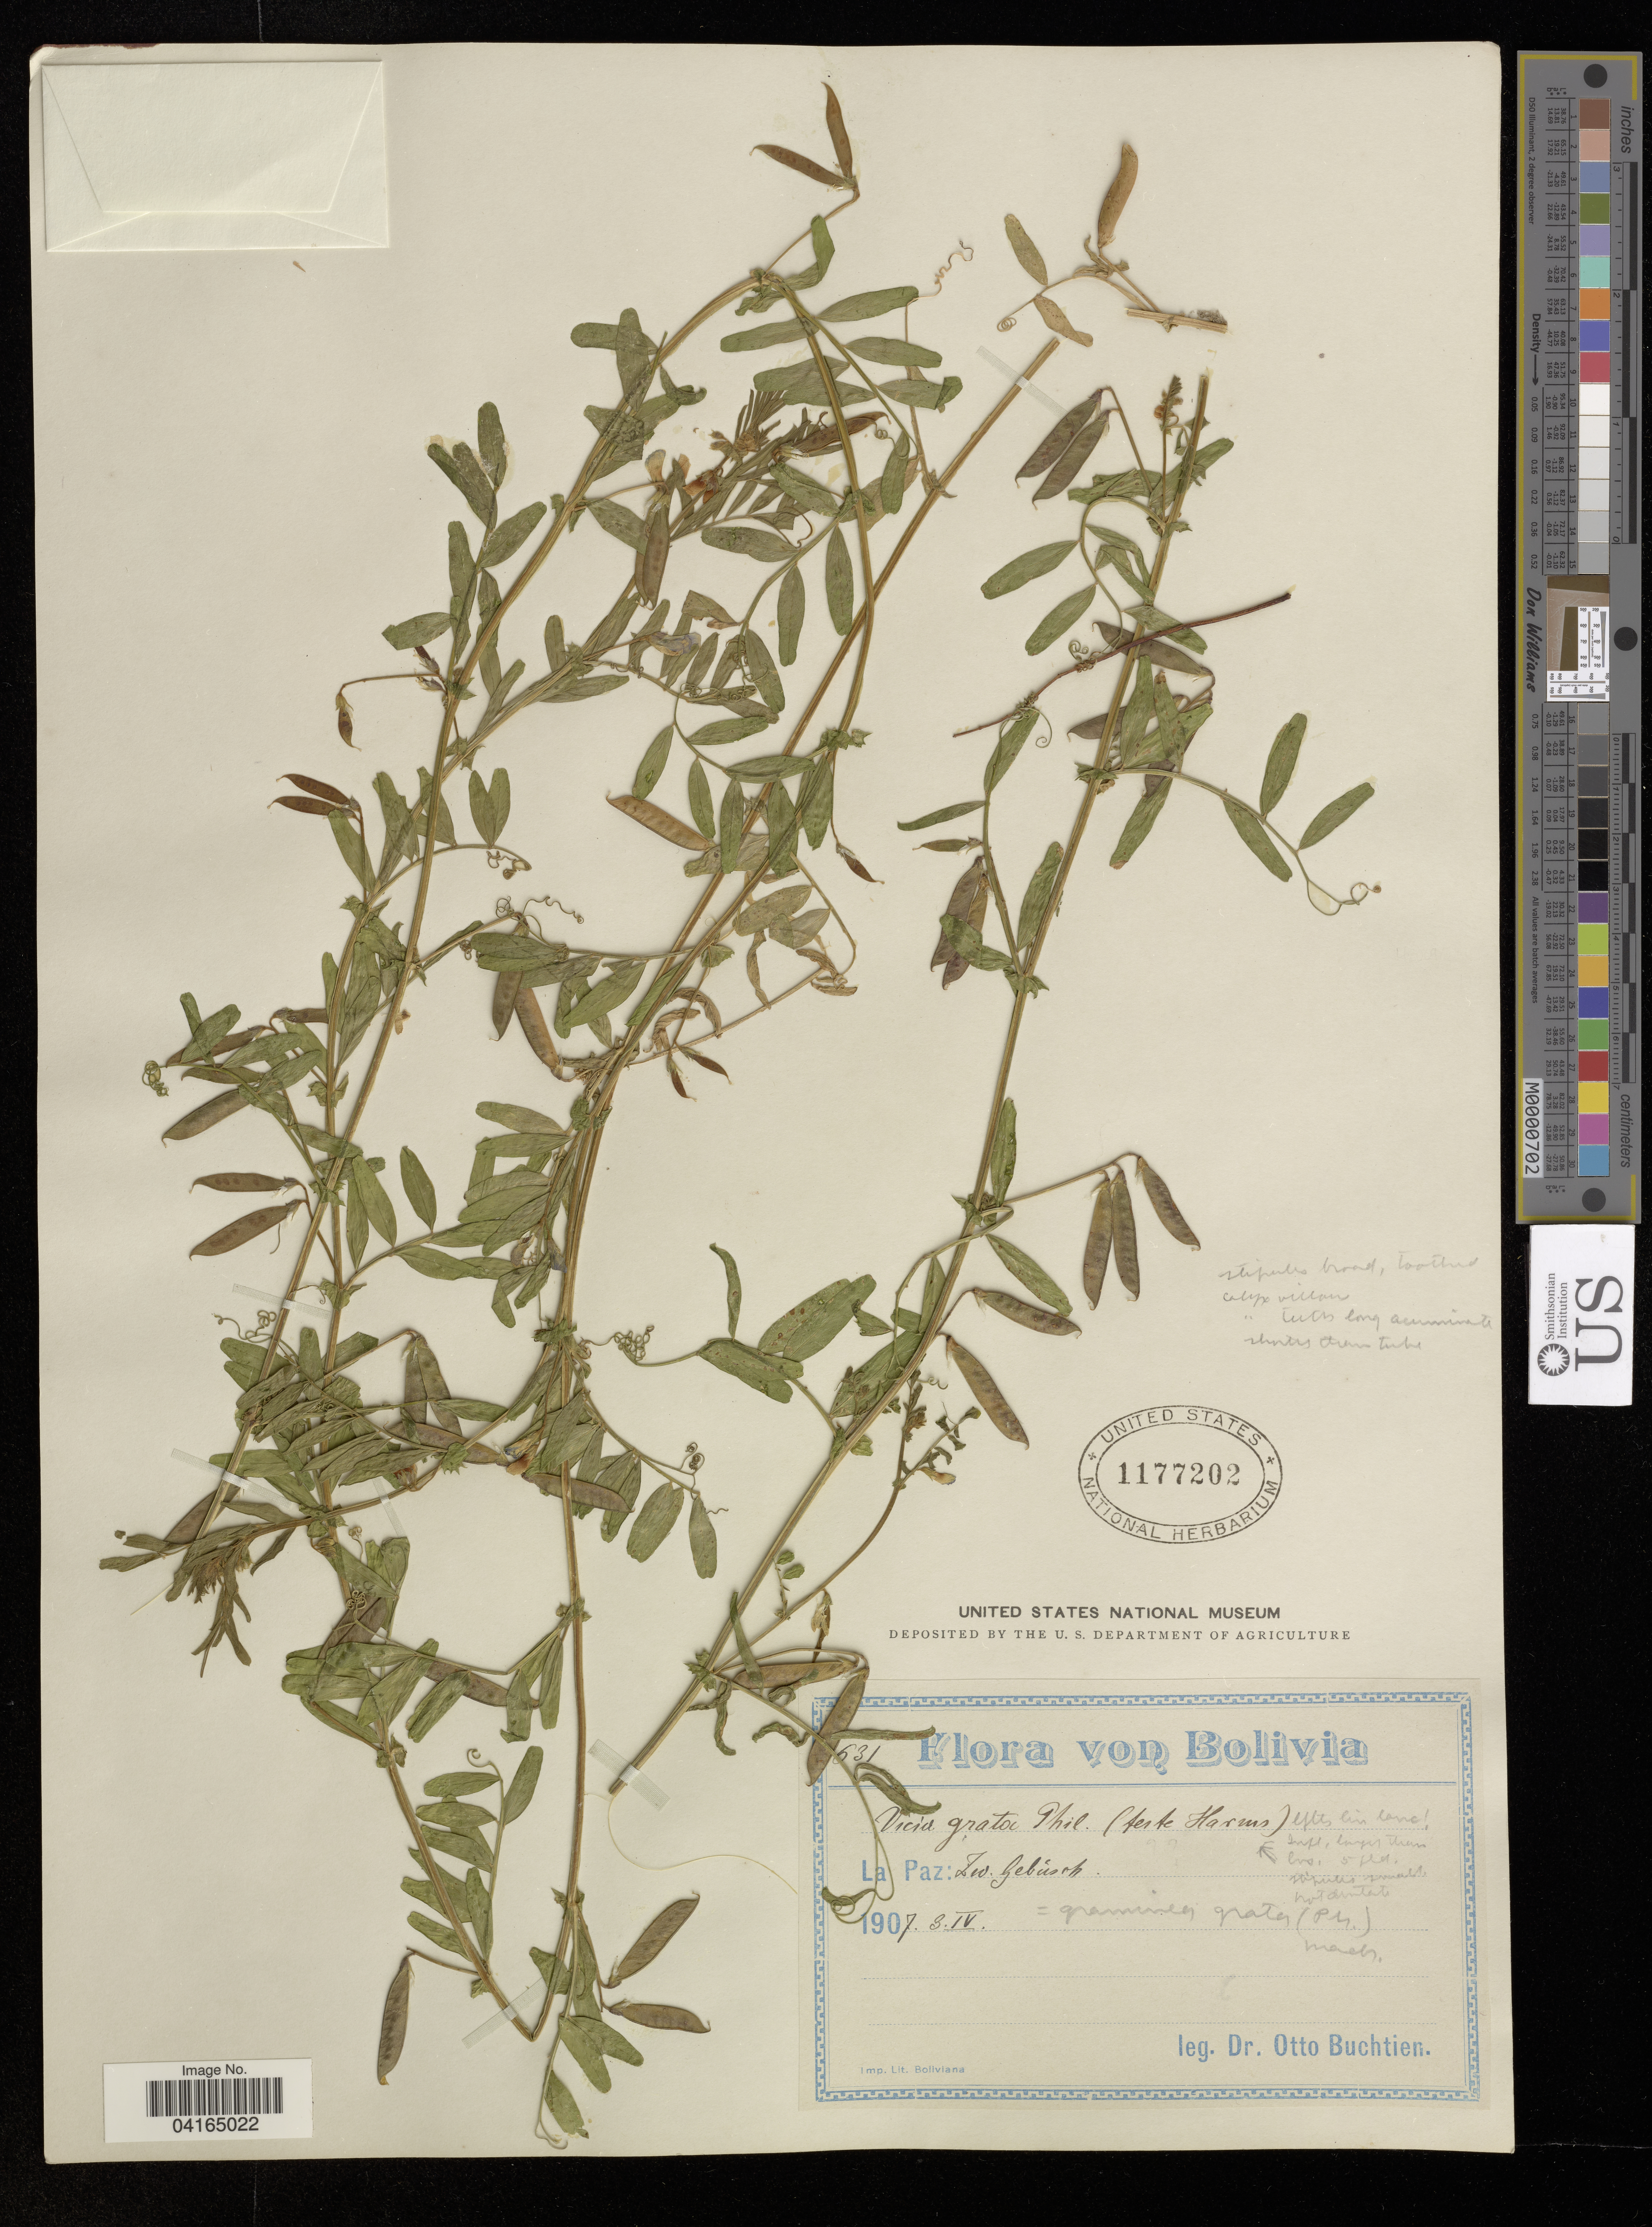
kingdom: Plantae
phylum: Tracheophyta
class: Magnoliopsida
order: Fabales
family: Fabaceae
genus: Vicia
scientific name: Vicia grata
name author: Phil.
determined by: Hechenleitner, Paulina, RBG Edinburgh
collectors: O. Buchtien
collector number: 631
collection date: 1907-04-03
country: Bolivia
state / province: La Paz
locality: Zw. Gebüsch.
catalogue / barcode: US 1177202